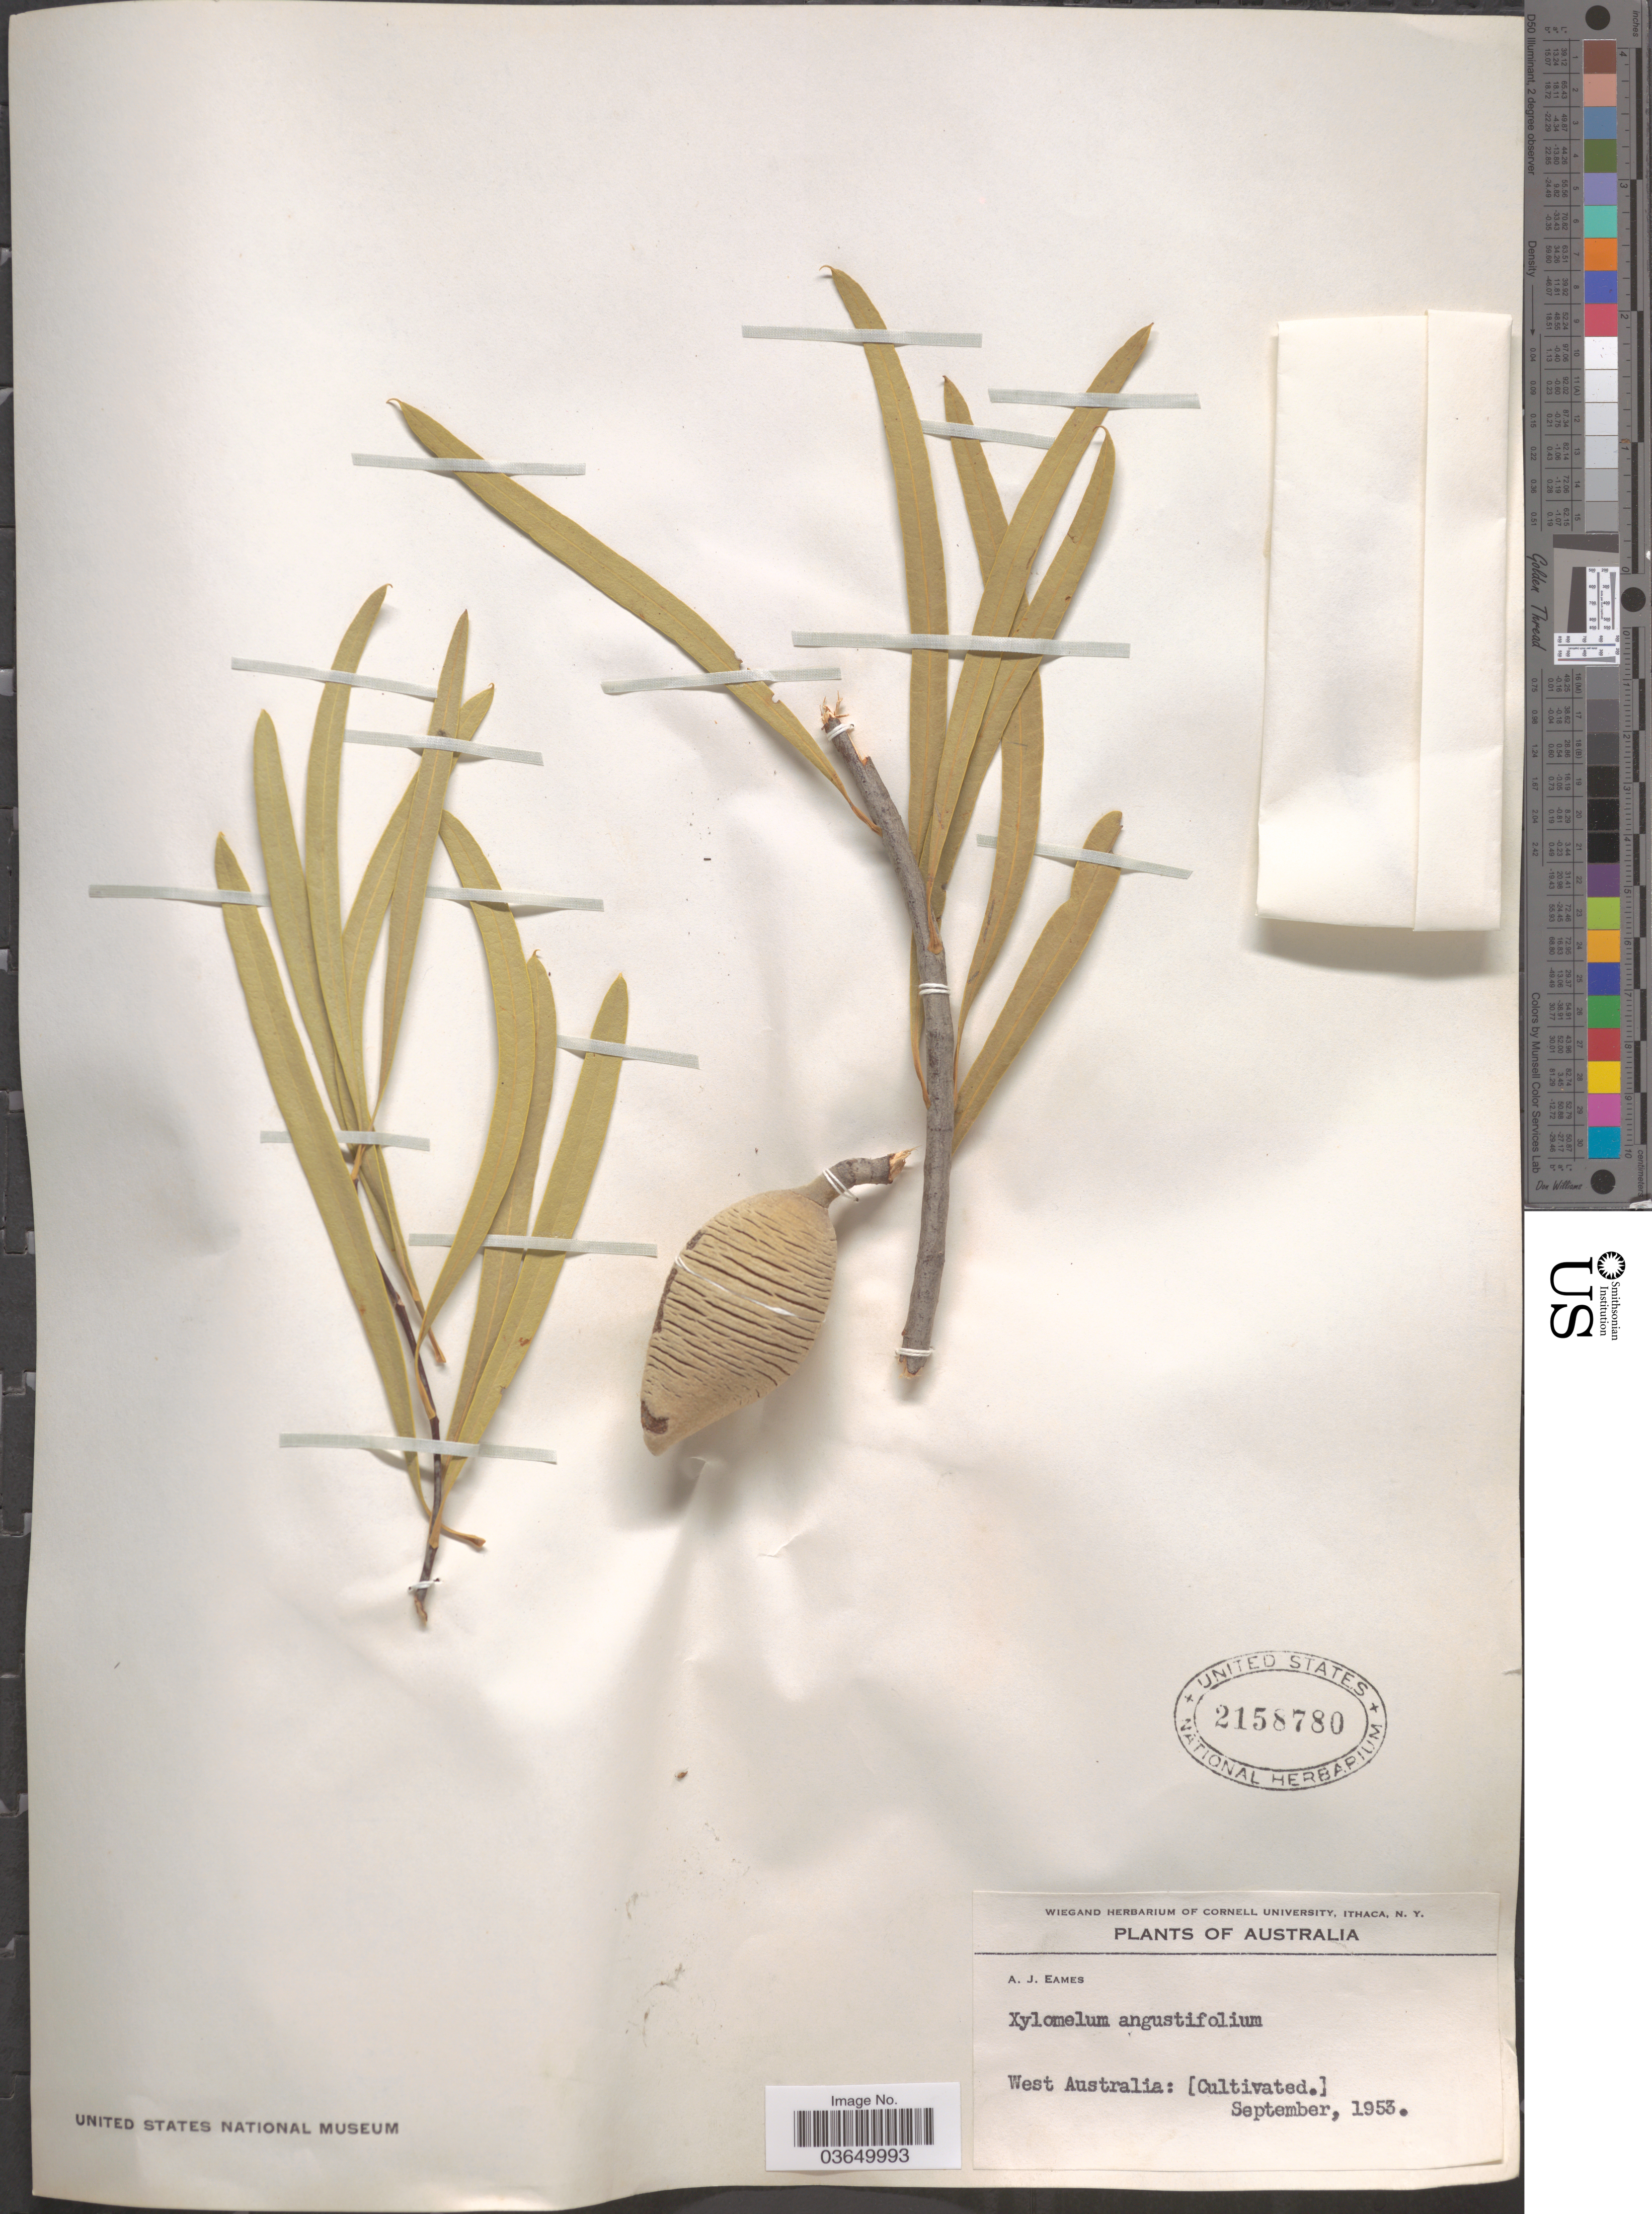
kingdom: Plantae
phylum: Tracheophyta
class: Magnoliopsida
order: Proteales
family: Proteaceae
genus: Xylomelum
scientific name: Xylomelum angustifolium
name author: Kippist & Meisn.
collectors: A. J. Eames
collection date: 1953-09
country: Australia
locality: West Australia.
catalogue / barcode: US 2158780